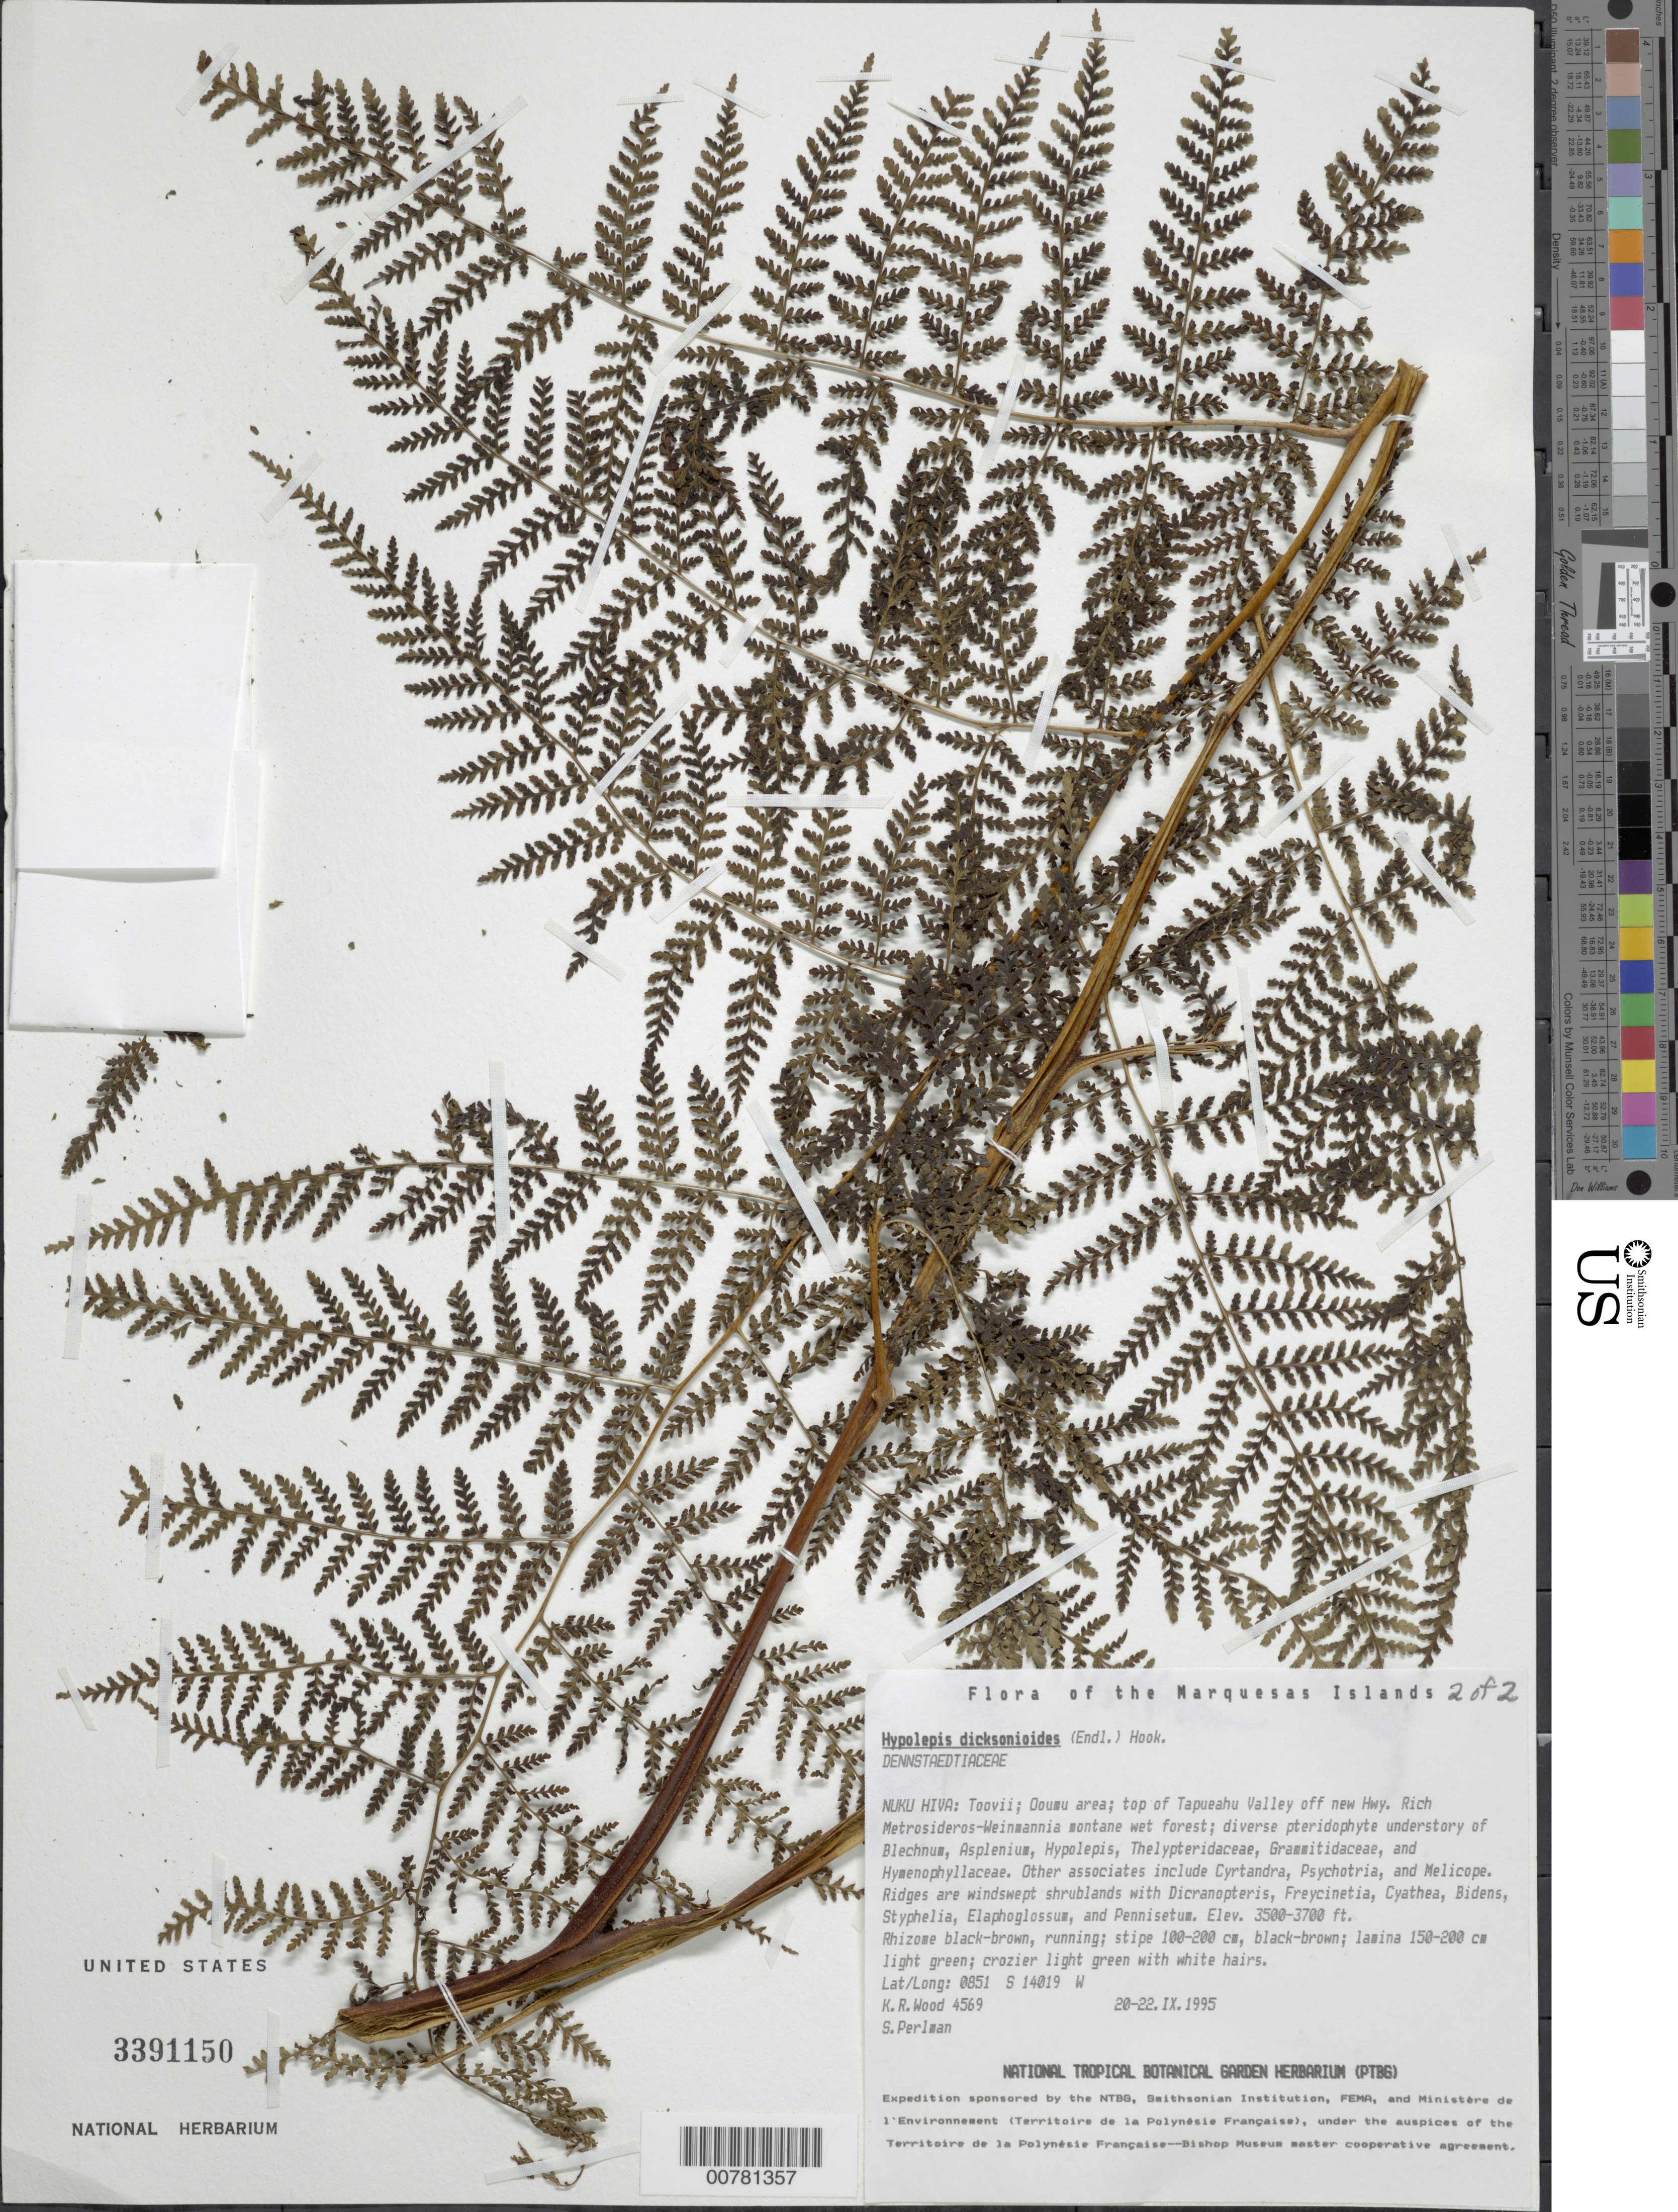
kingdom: Plantae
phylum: Tracheophyta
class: Polypodiopsida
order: Polypodiales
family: Dennstaedtiaceae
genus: Hypolepis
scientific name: Hypolepis dicksonioides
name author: (Endl.) Hook.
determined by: Wood, Kenneth R.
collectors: K. R. Wood & S. P. Perlman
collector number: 4569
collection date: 1995-09-20/1995-09-22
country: French Polynesia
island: Nuku Hiva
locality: Toovii, Ooumu area, top of Tapueahu Valley off new hwy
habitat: Rich Metrosideros - Weinmannia montane wet forests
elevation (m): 1067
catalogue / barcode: US 3391150